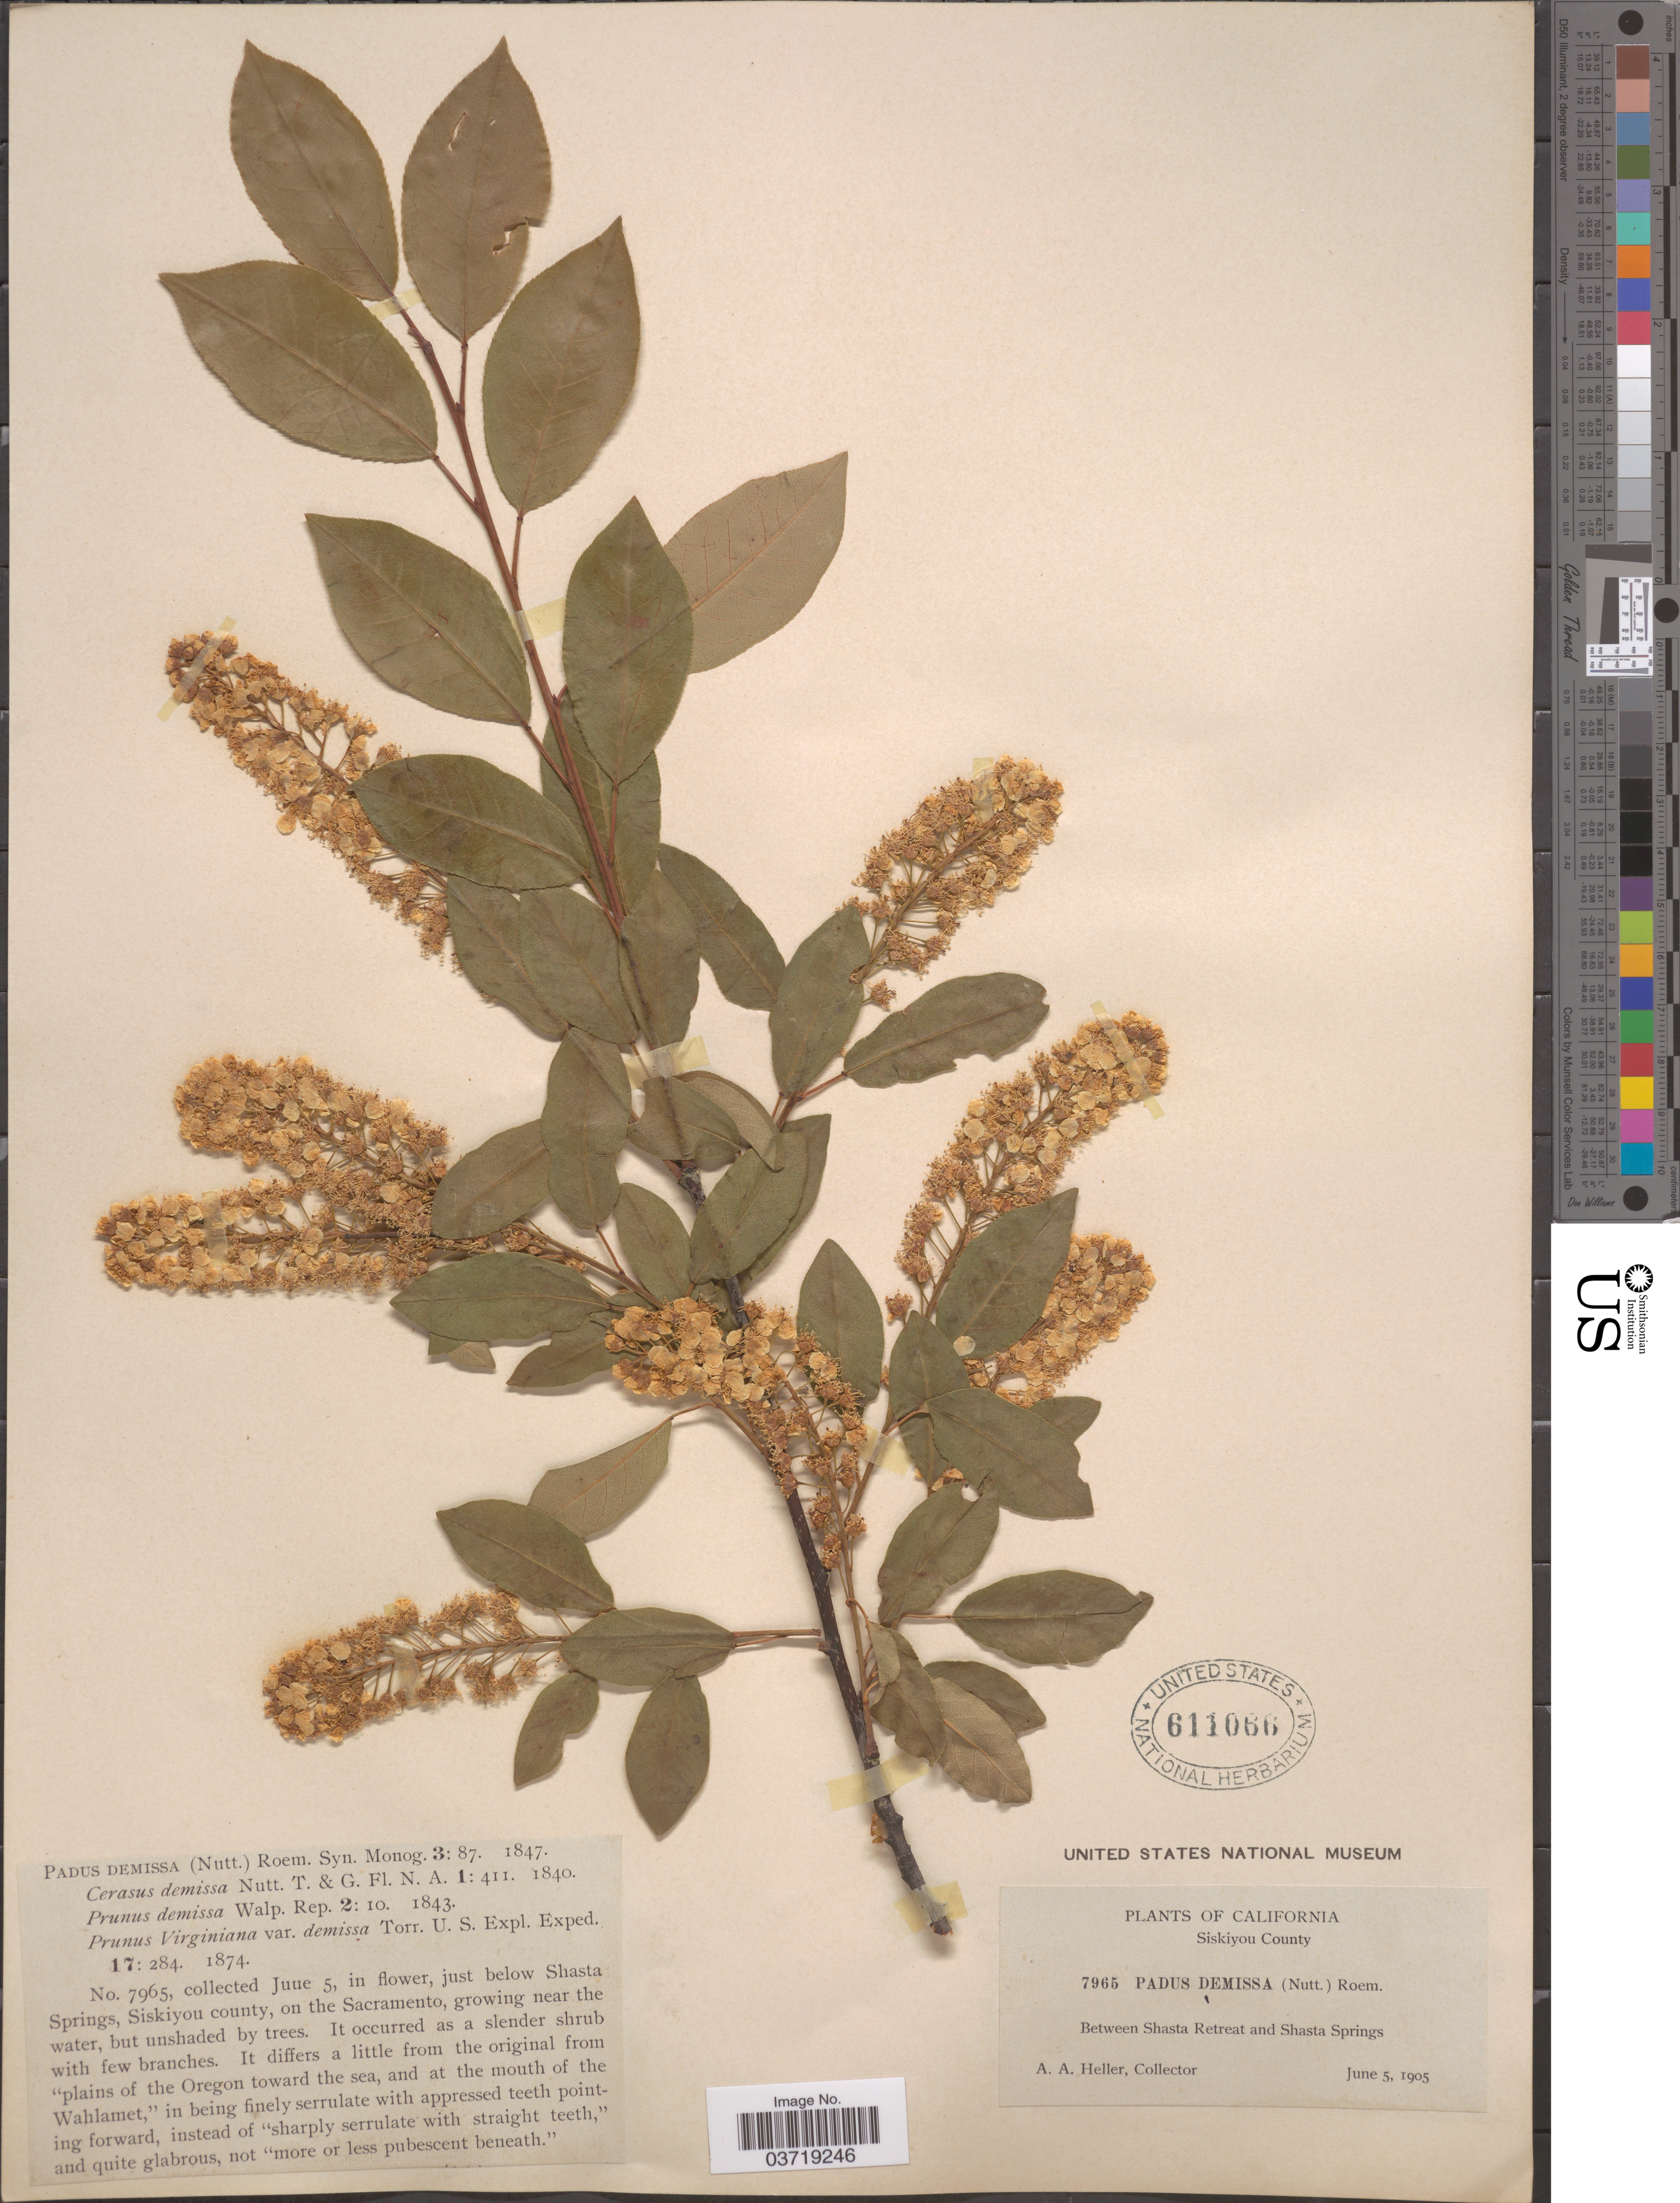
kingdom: Plantae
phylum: Tracheophyta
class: Magnoliopsida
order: Rosales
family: Rosaceae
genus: Prunus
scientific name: Prunus virginiana var. demissa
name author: (Nutt.) Torr.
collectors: A. A. Heller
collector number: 7965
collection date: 1905-06-05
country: United States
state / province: California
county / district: Siskiyou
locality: Siskiyou County. Between Shasta Retreat and Shasta Springs. Just below Shasta Springs, on the Sacramento, growing near the water.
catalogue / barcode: US 611066